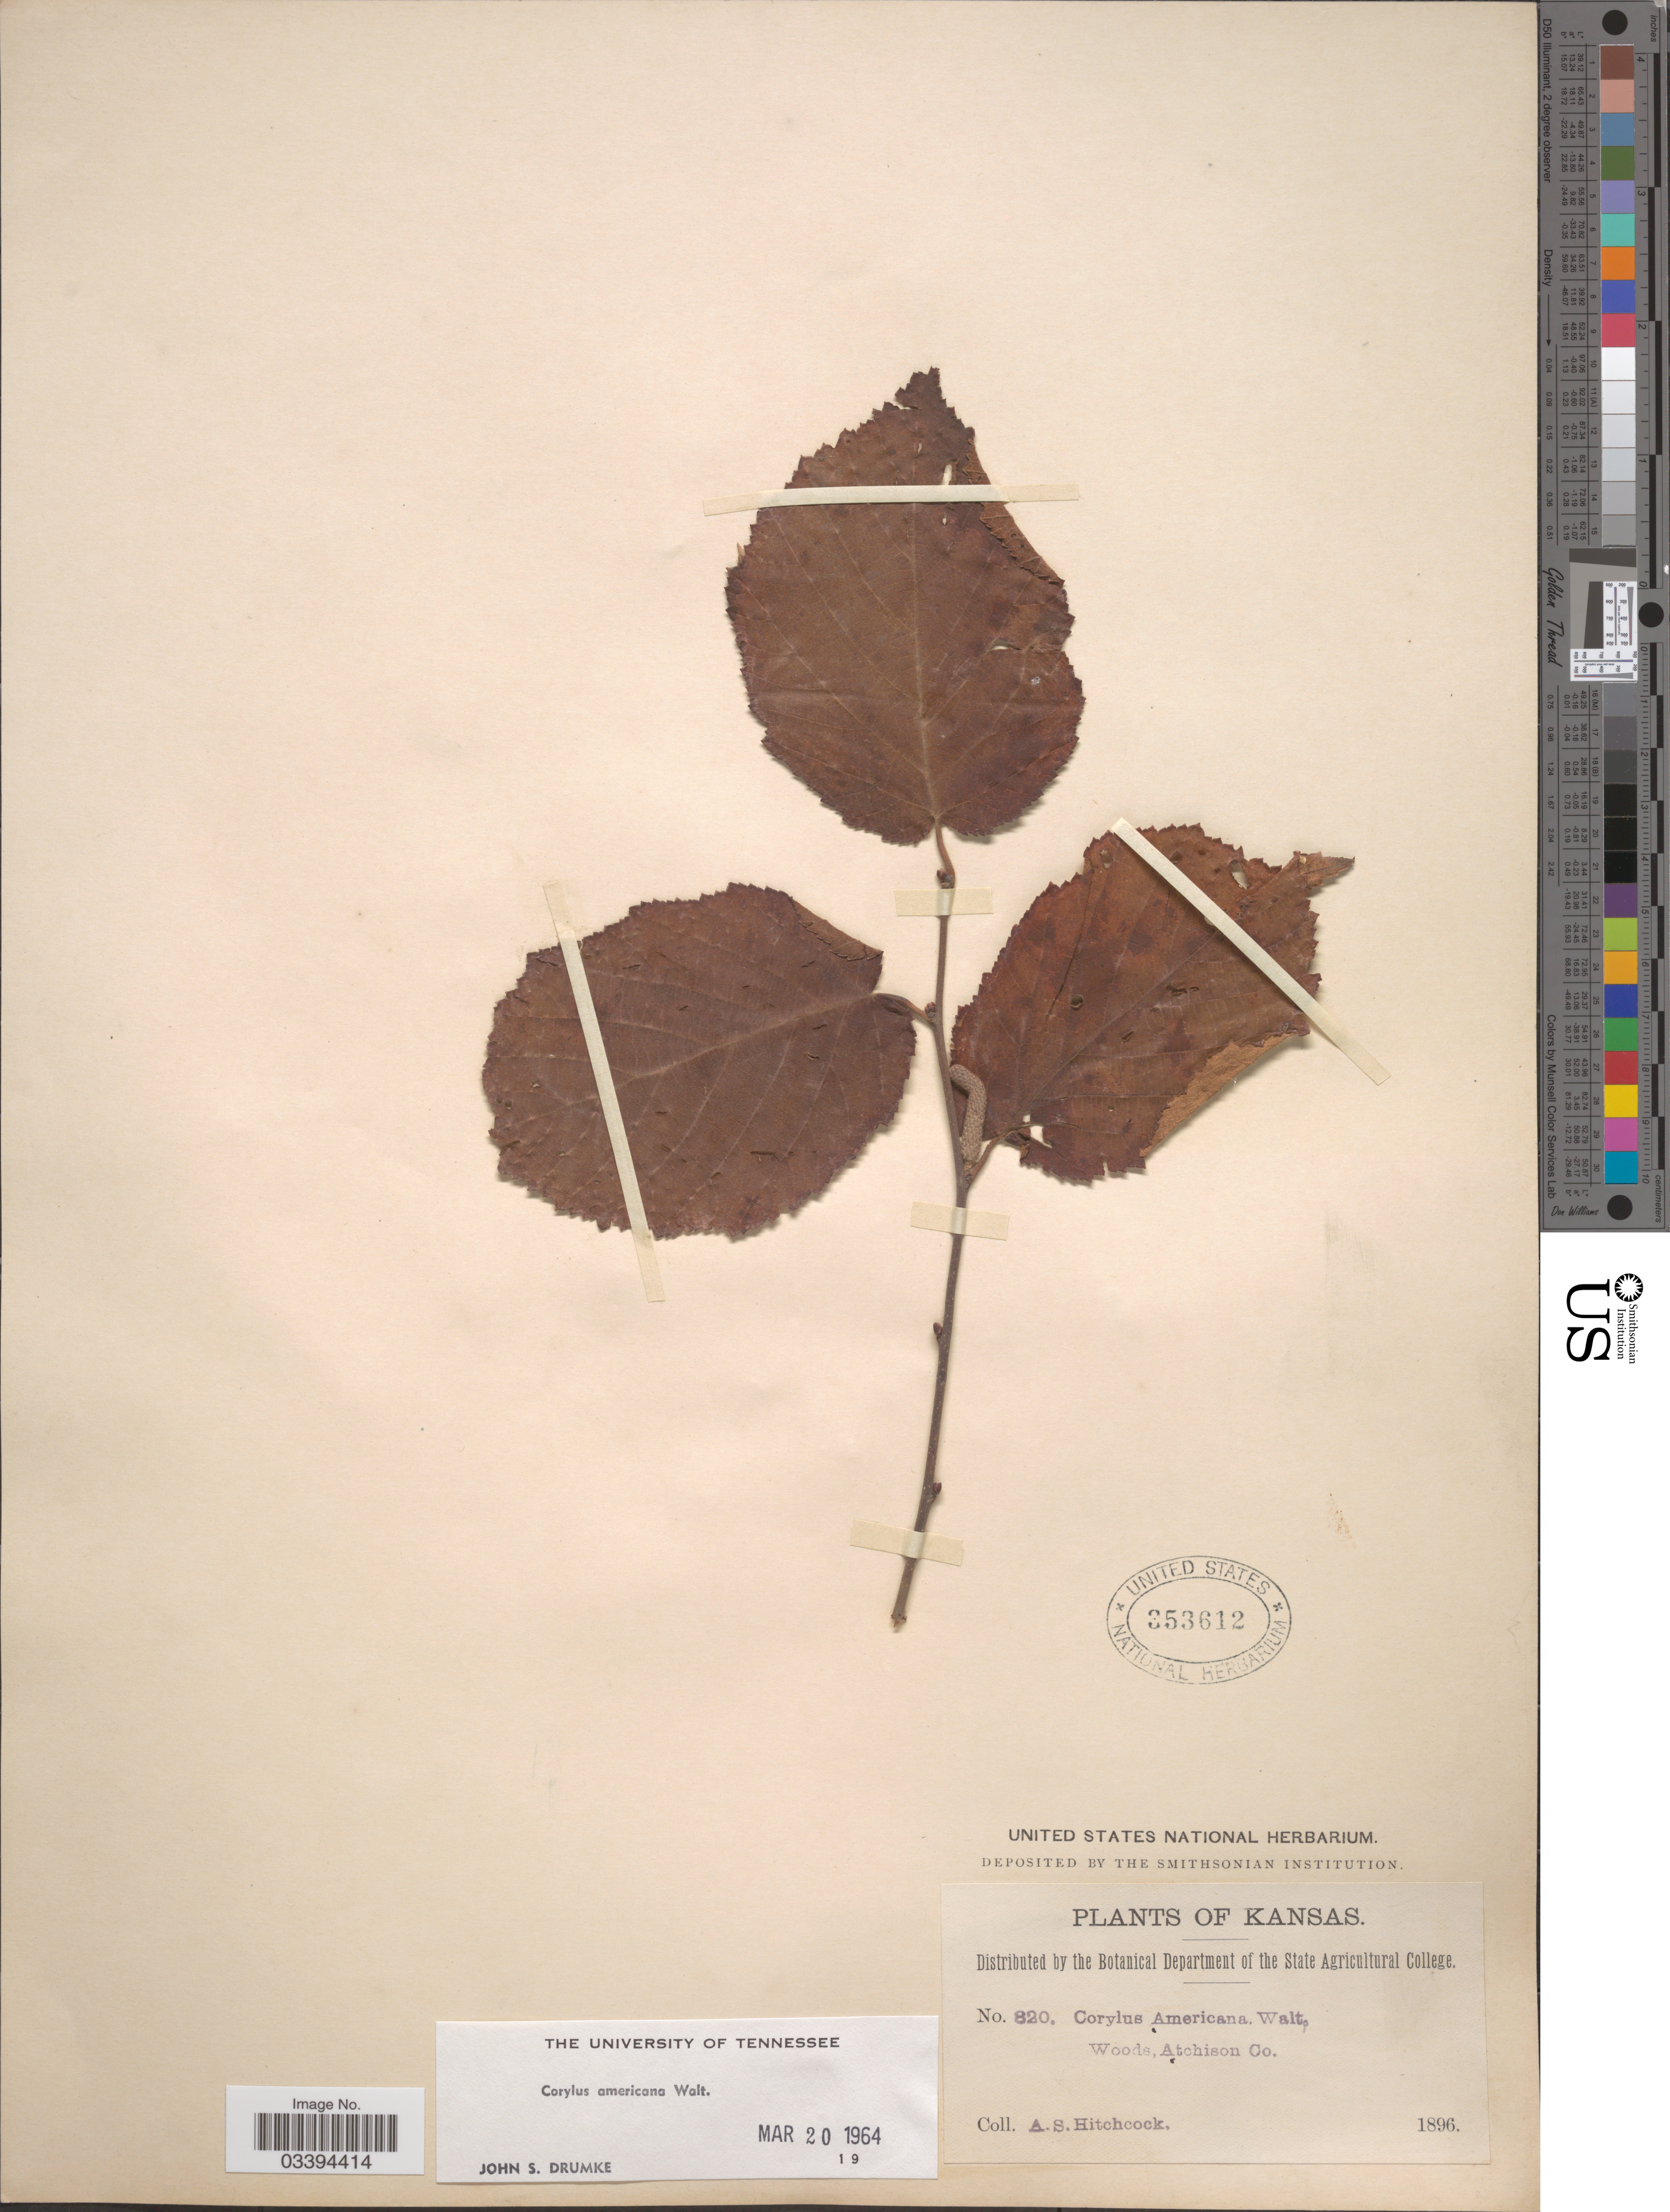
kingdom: Plantae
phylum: Tracheophyta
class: Magnoliopsida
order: Fagales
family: Betulaceae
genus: Corylus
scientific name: Corylus americana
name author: Walter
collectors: A. S. Hitchcock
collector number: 820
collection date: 1896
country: United States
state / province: Kansas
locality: Woods, Atchison Co.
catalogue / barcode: US 353612